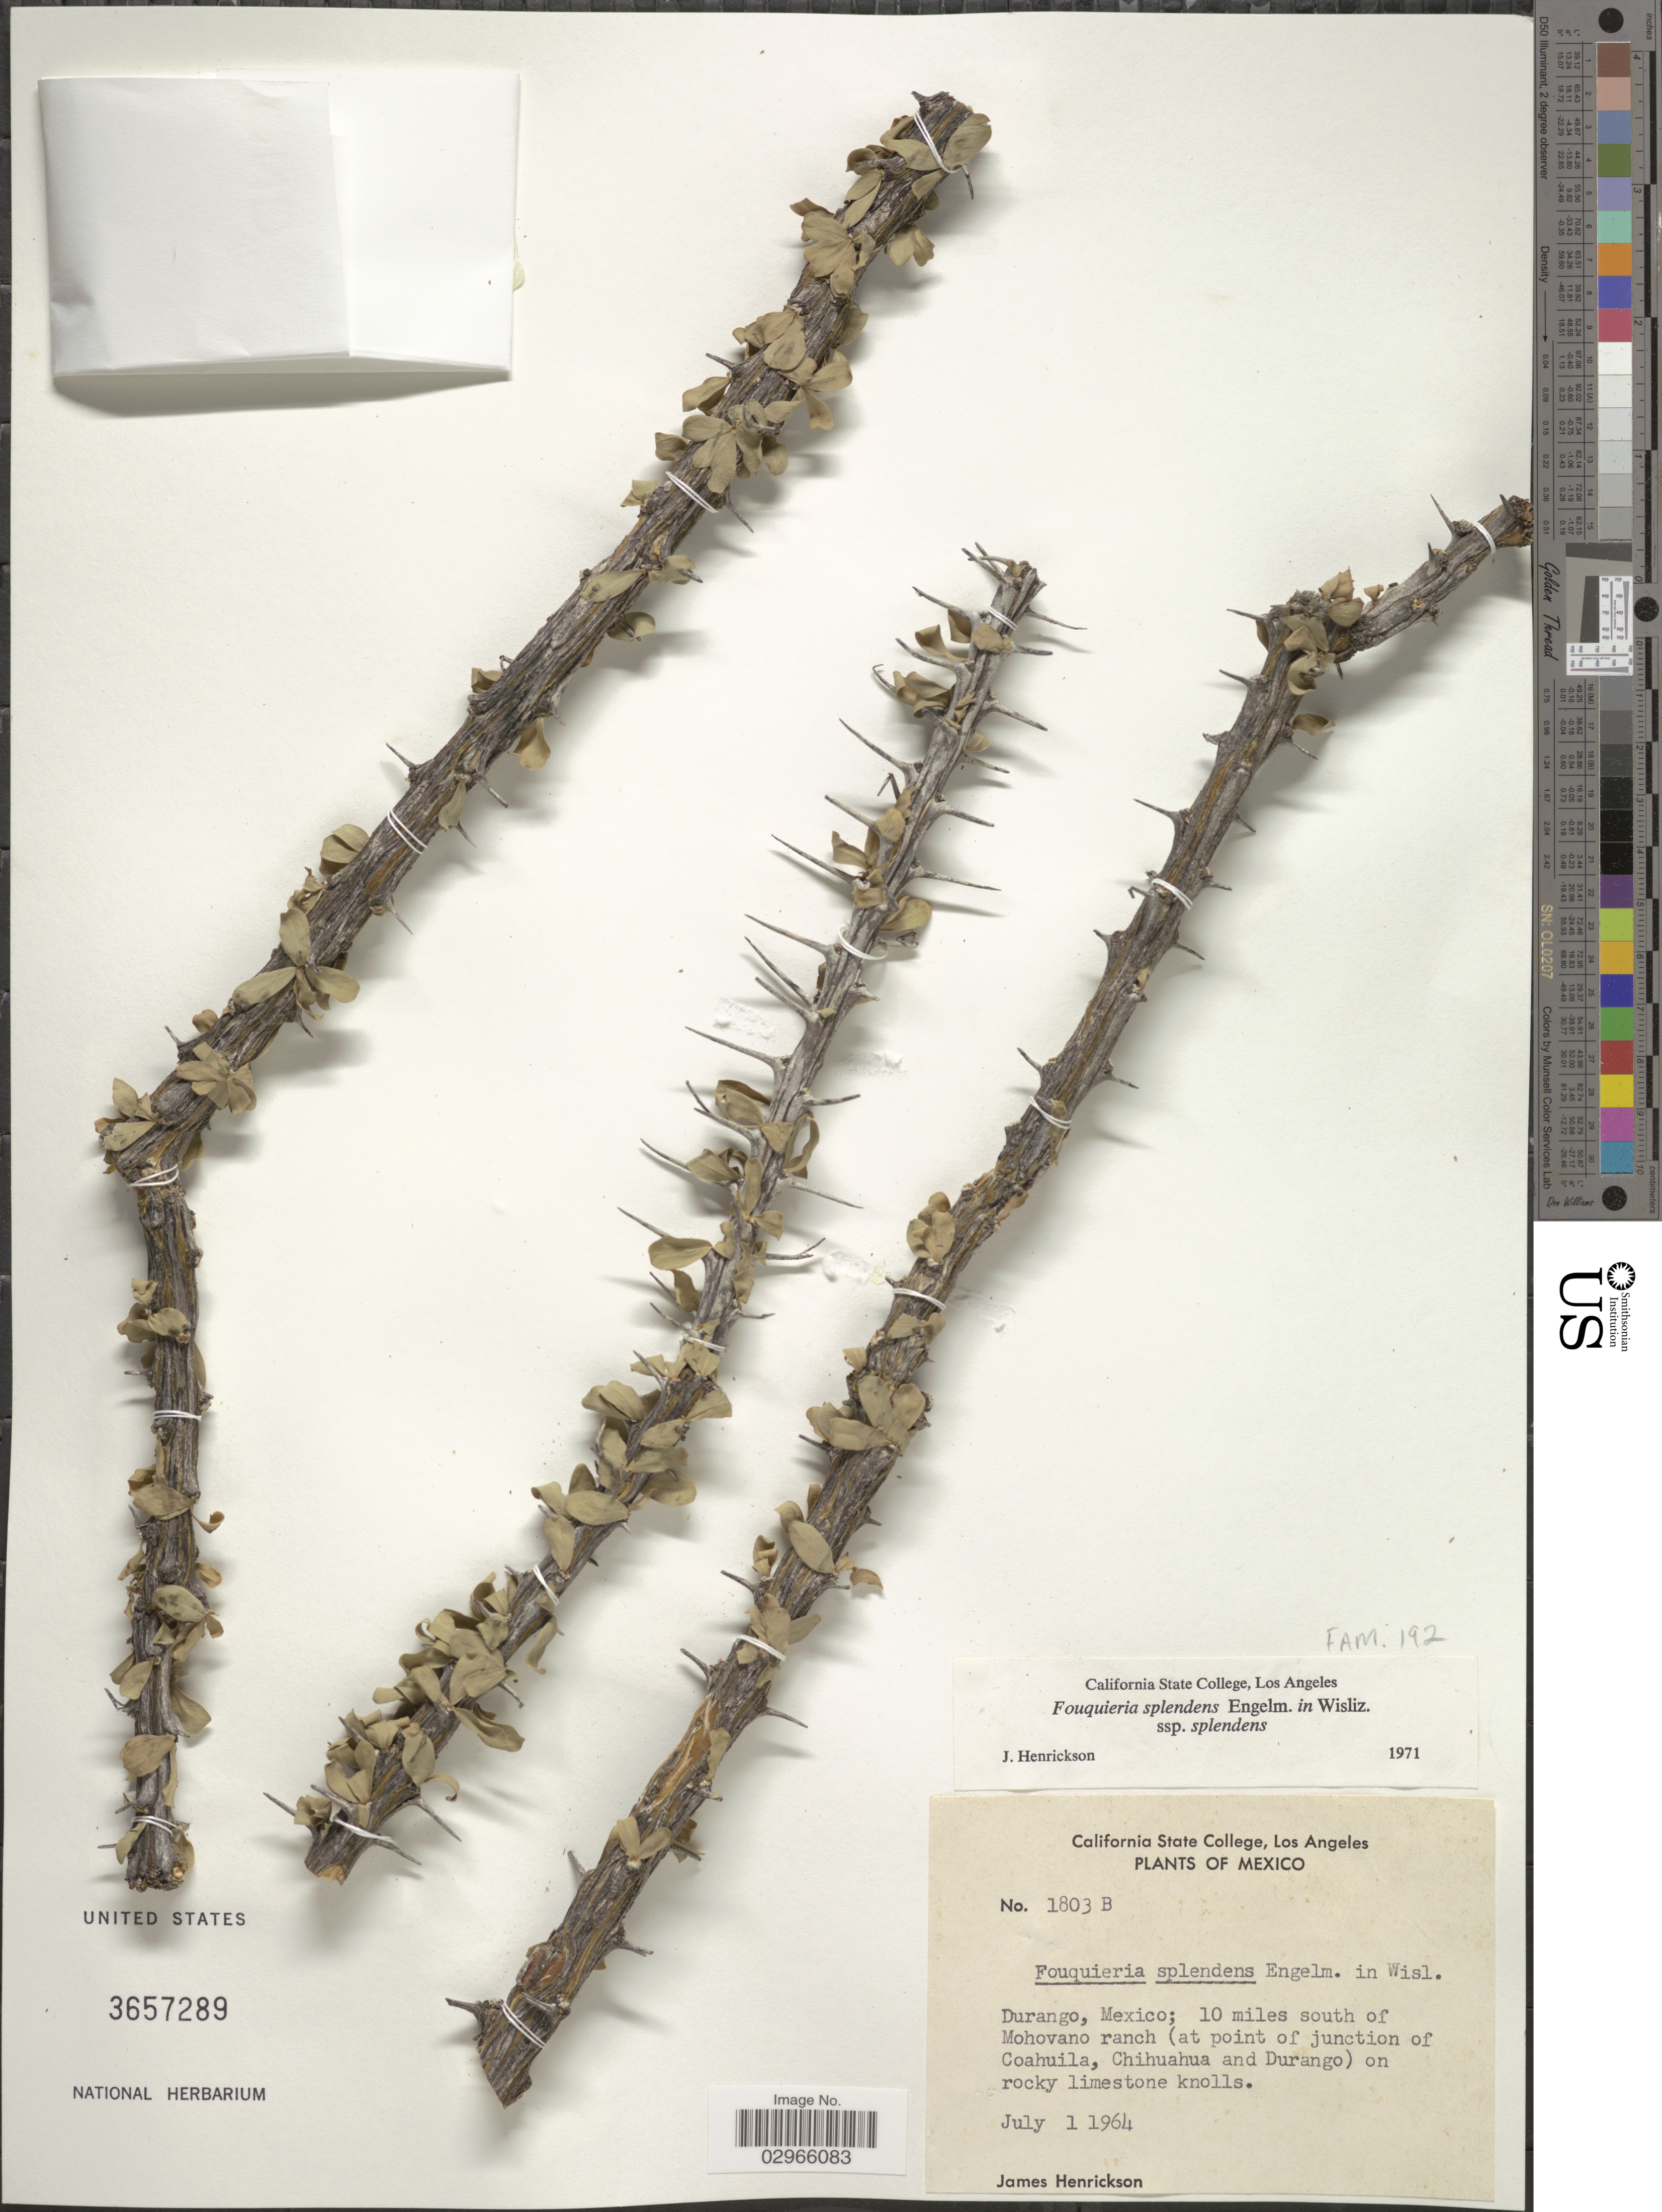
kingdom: Plantae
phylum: Tracheophyta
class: Magnoliopsida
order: Ericales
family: Fouquieriaceae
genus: Fouquieria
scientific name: Fouquieria splendens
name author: Engelm.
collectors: J. Henrickson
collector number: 1803B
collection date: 1964-07-01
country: Mexico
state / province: Durango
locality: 10 miles south of Mohovano ranch (at point of junction of Coahuila, Chihuahua and Durango) on rocky limestone knolls.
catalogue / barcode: US 3657289